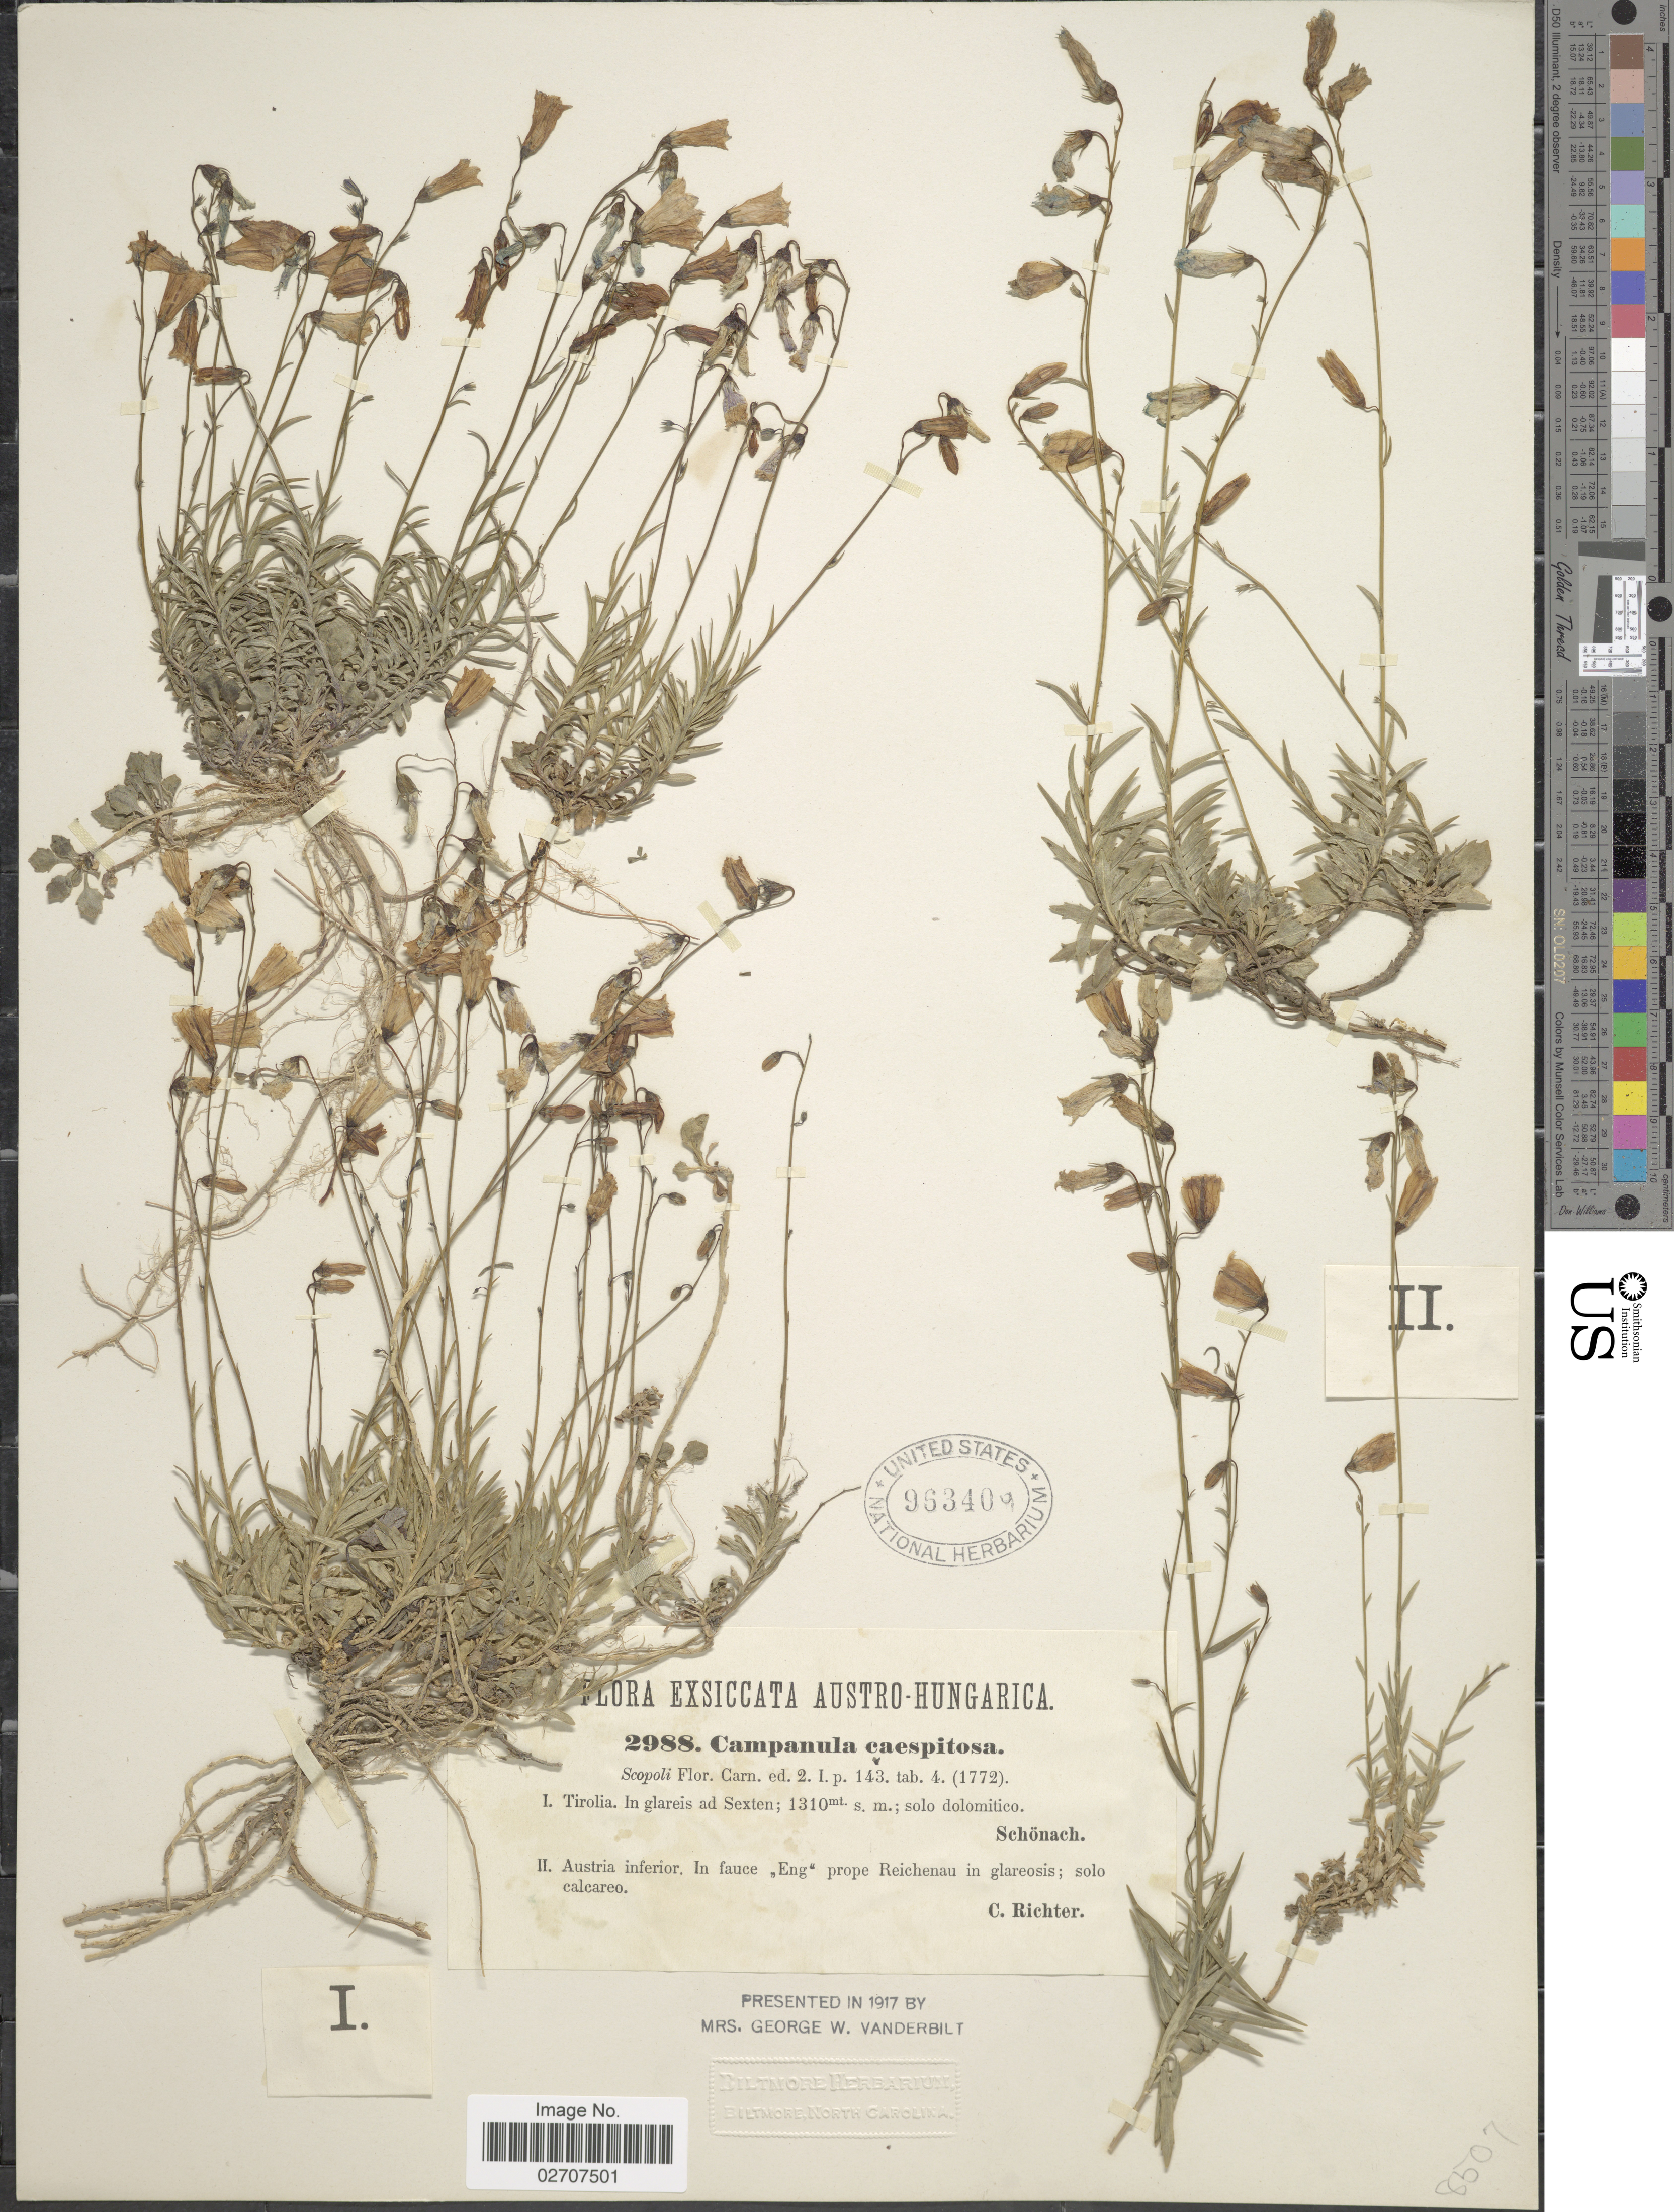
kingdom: Plantae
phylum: Tracheophyta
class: Magnoliopsida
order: Asterales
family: Campanulaceae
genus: Campanula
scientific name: Campanula cespitosa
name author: Scop.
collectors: Schönach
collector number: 2988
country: Austria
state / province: Tirol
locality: Austro-Hungarica. Tirolia. In glareis ad Sexten; solo dolomitico.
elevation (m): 1310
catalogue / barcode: US 96340